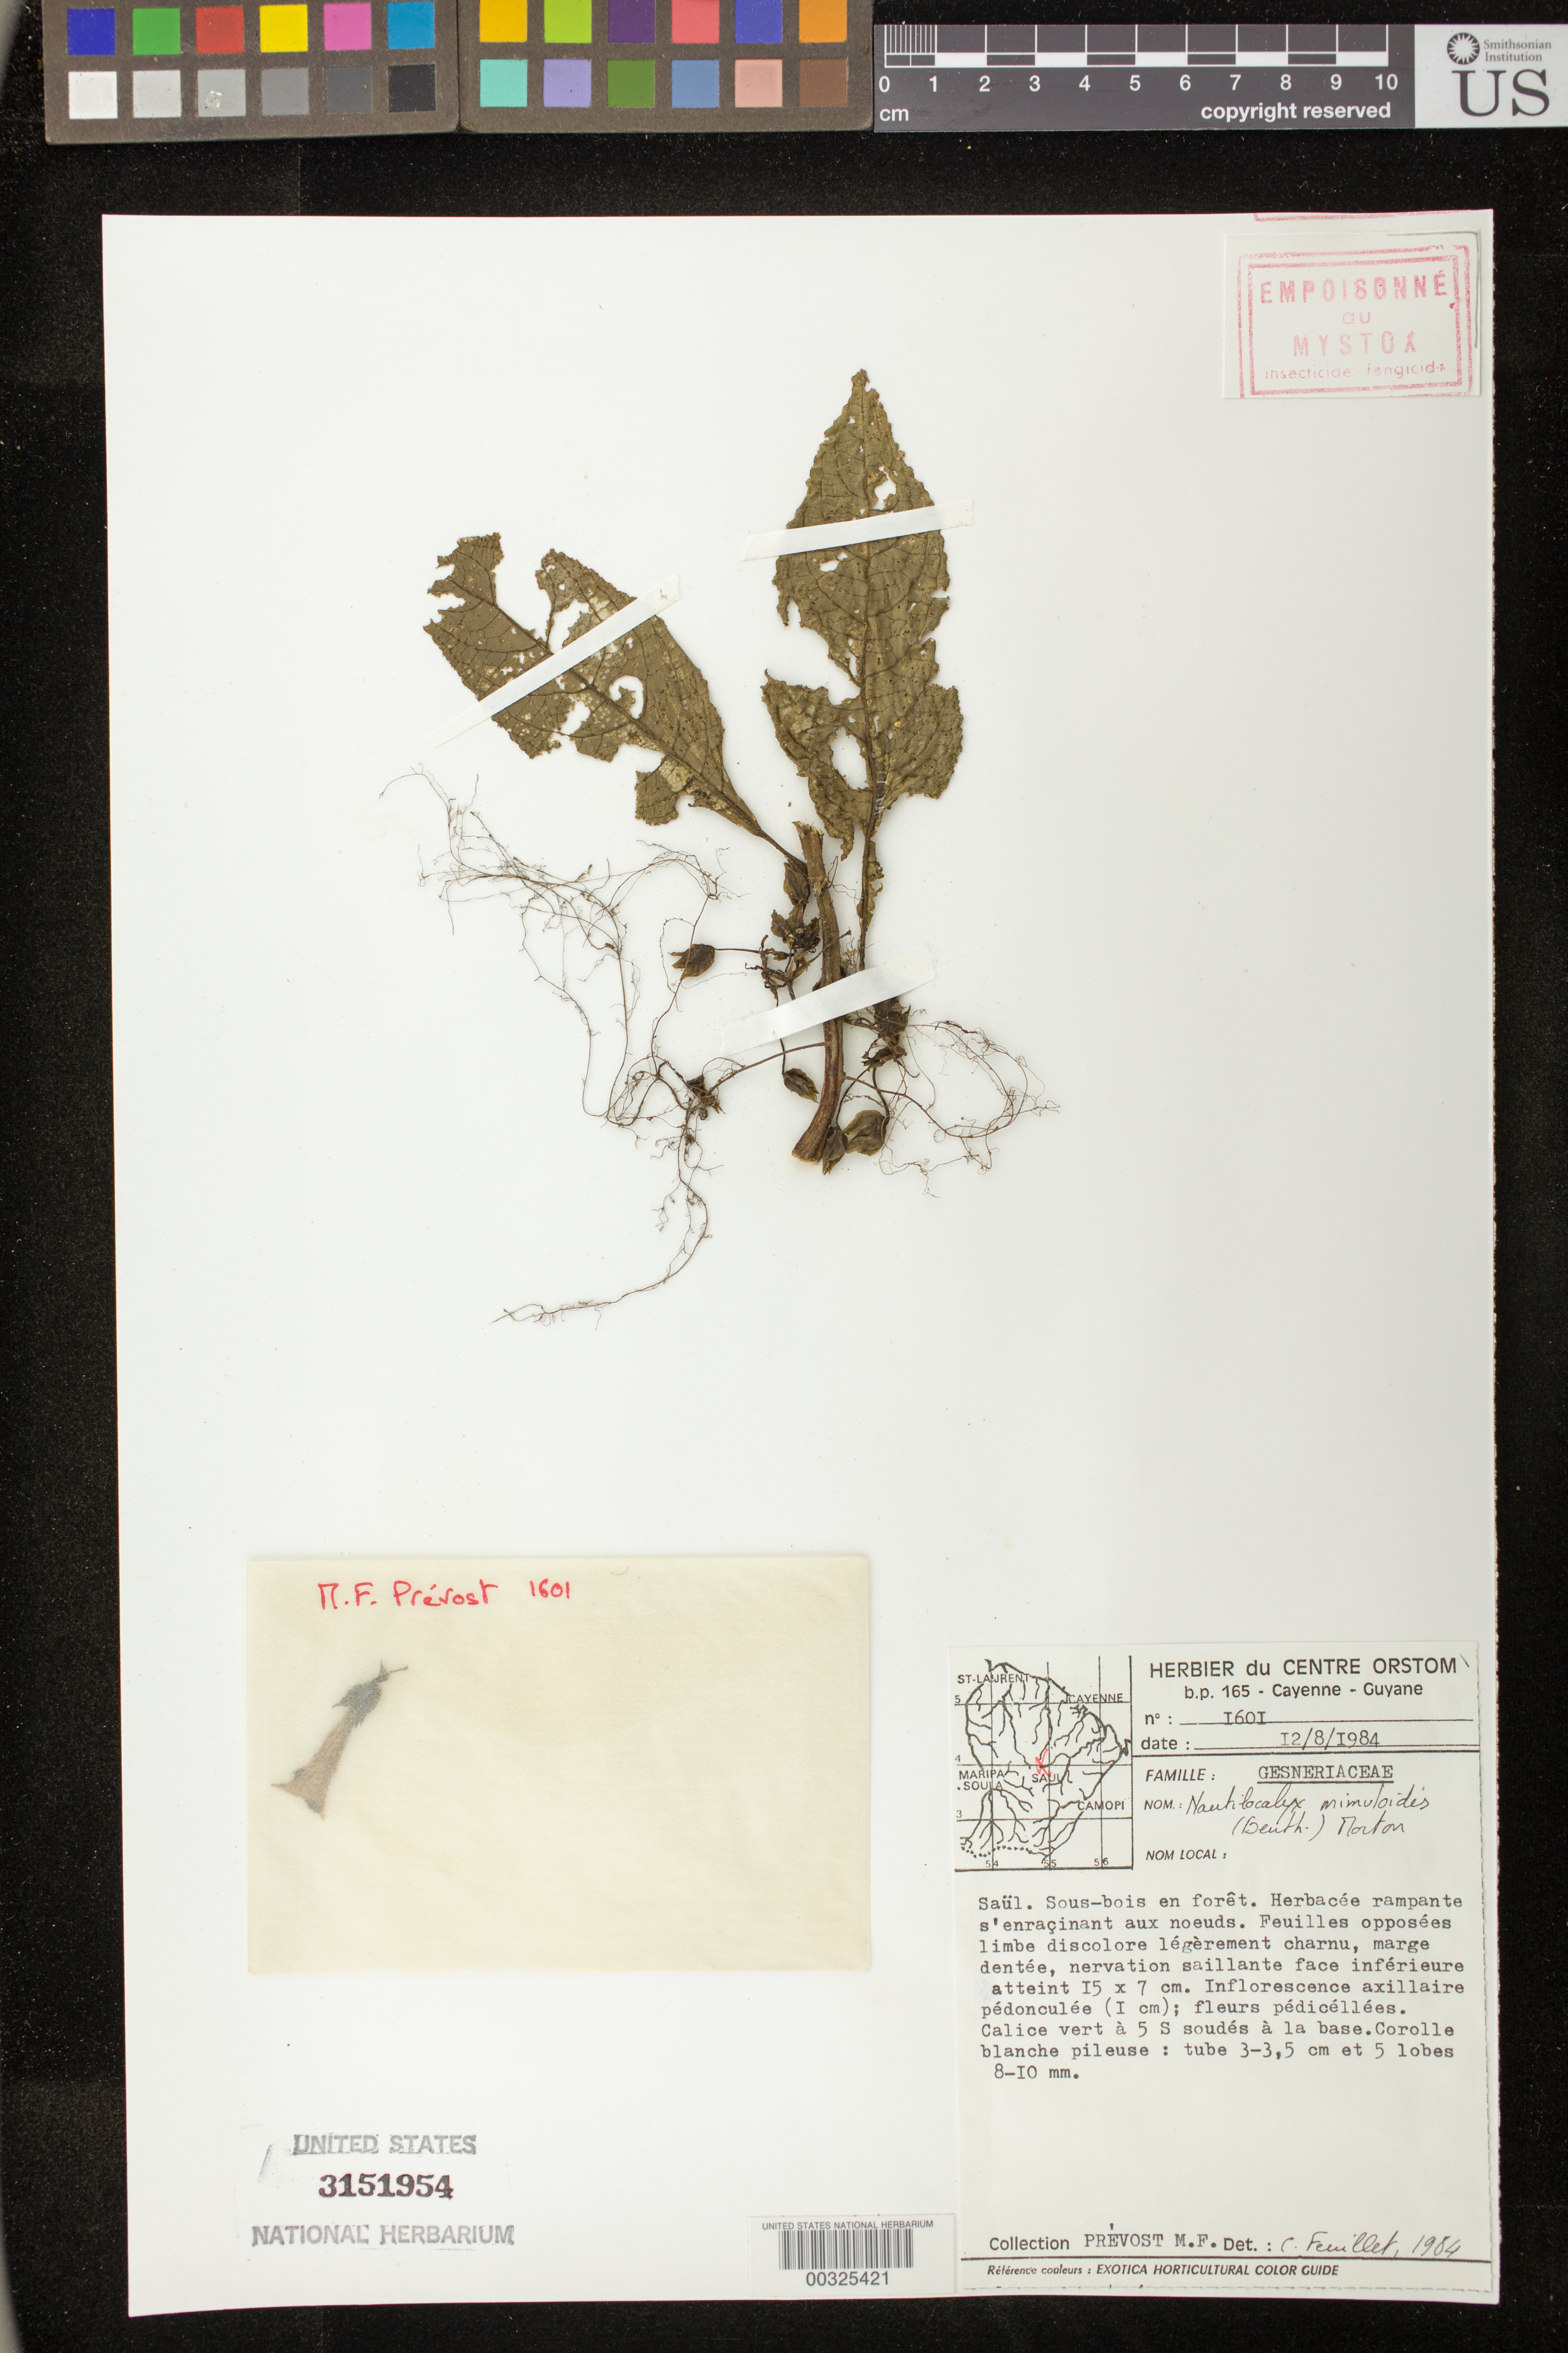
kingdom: Plantae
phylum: Tracheophyta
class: Magnoliopsida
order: Lamiales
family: Gesneriaceae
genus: Nautilocalyx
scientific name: Nautilocalyx mimuloides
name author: (Benth.) C.V. Morton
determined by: Skog, Laurence E.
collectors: M.-F. Prévost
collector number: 1601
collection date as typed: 12 Aug 1984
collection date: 1984-08-12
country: French Guiana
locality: Saül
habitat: Sous-bois en forêt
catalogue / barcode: US 3151954